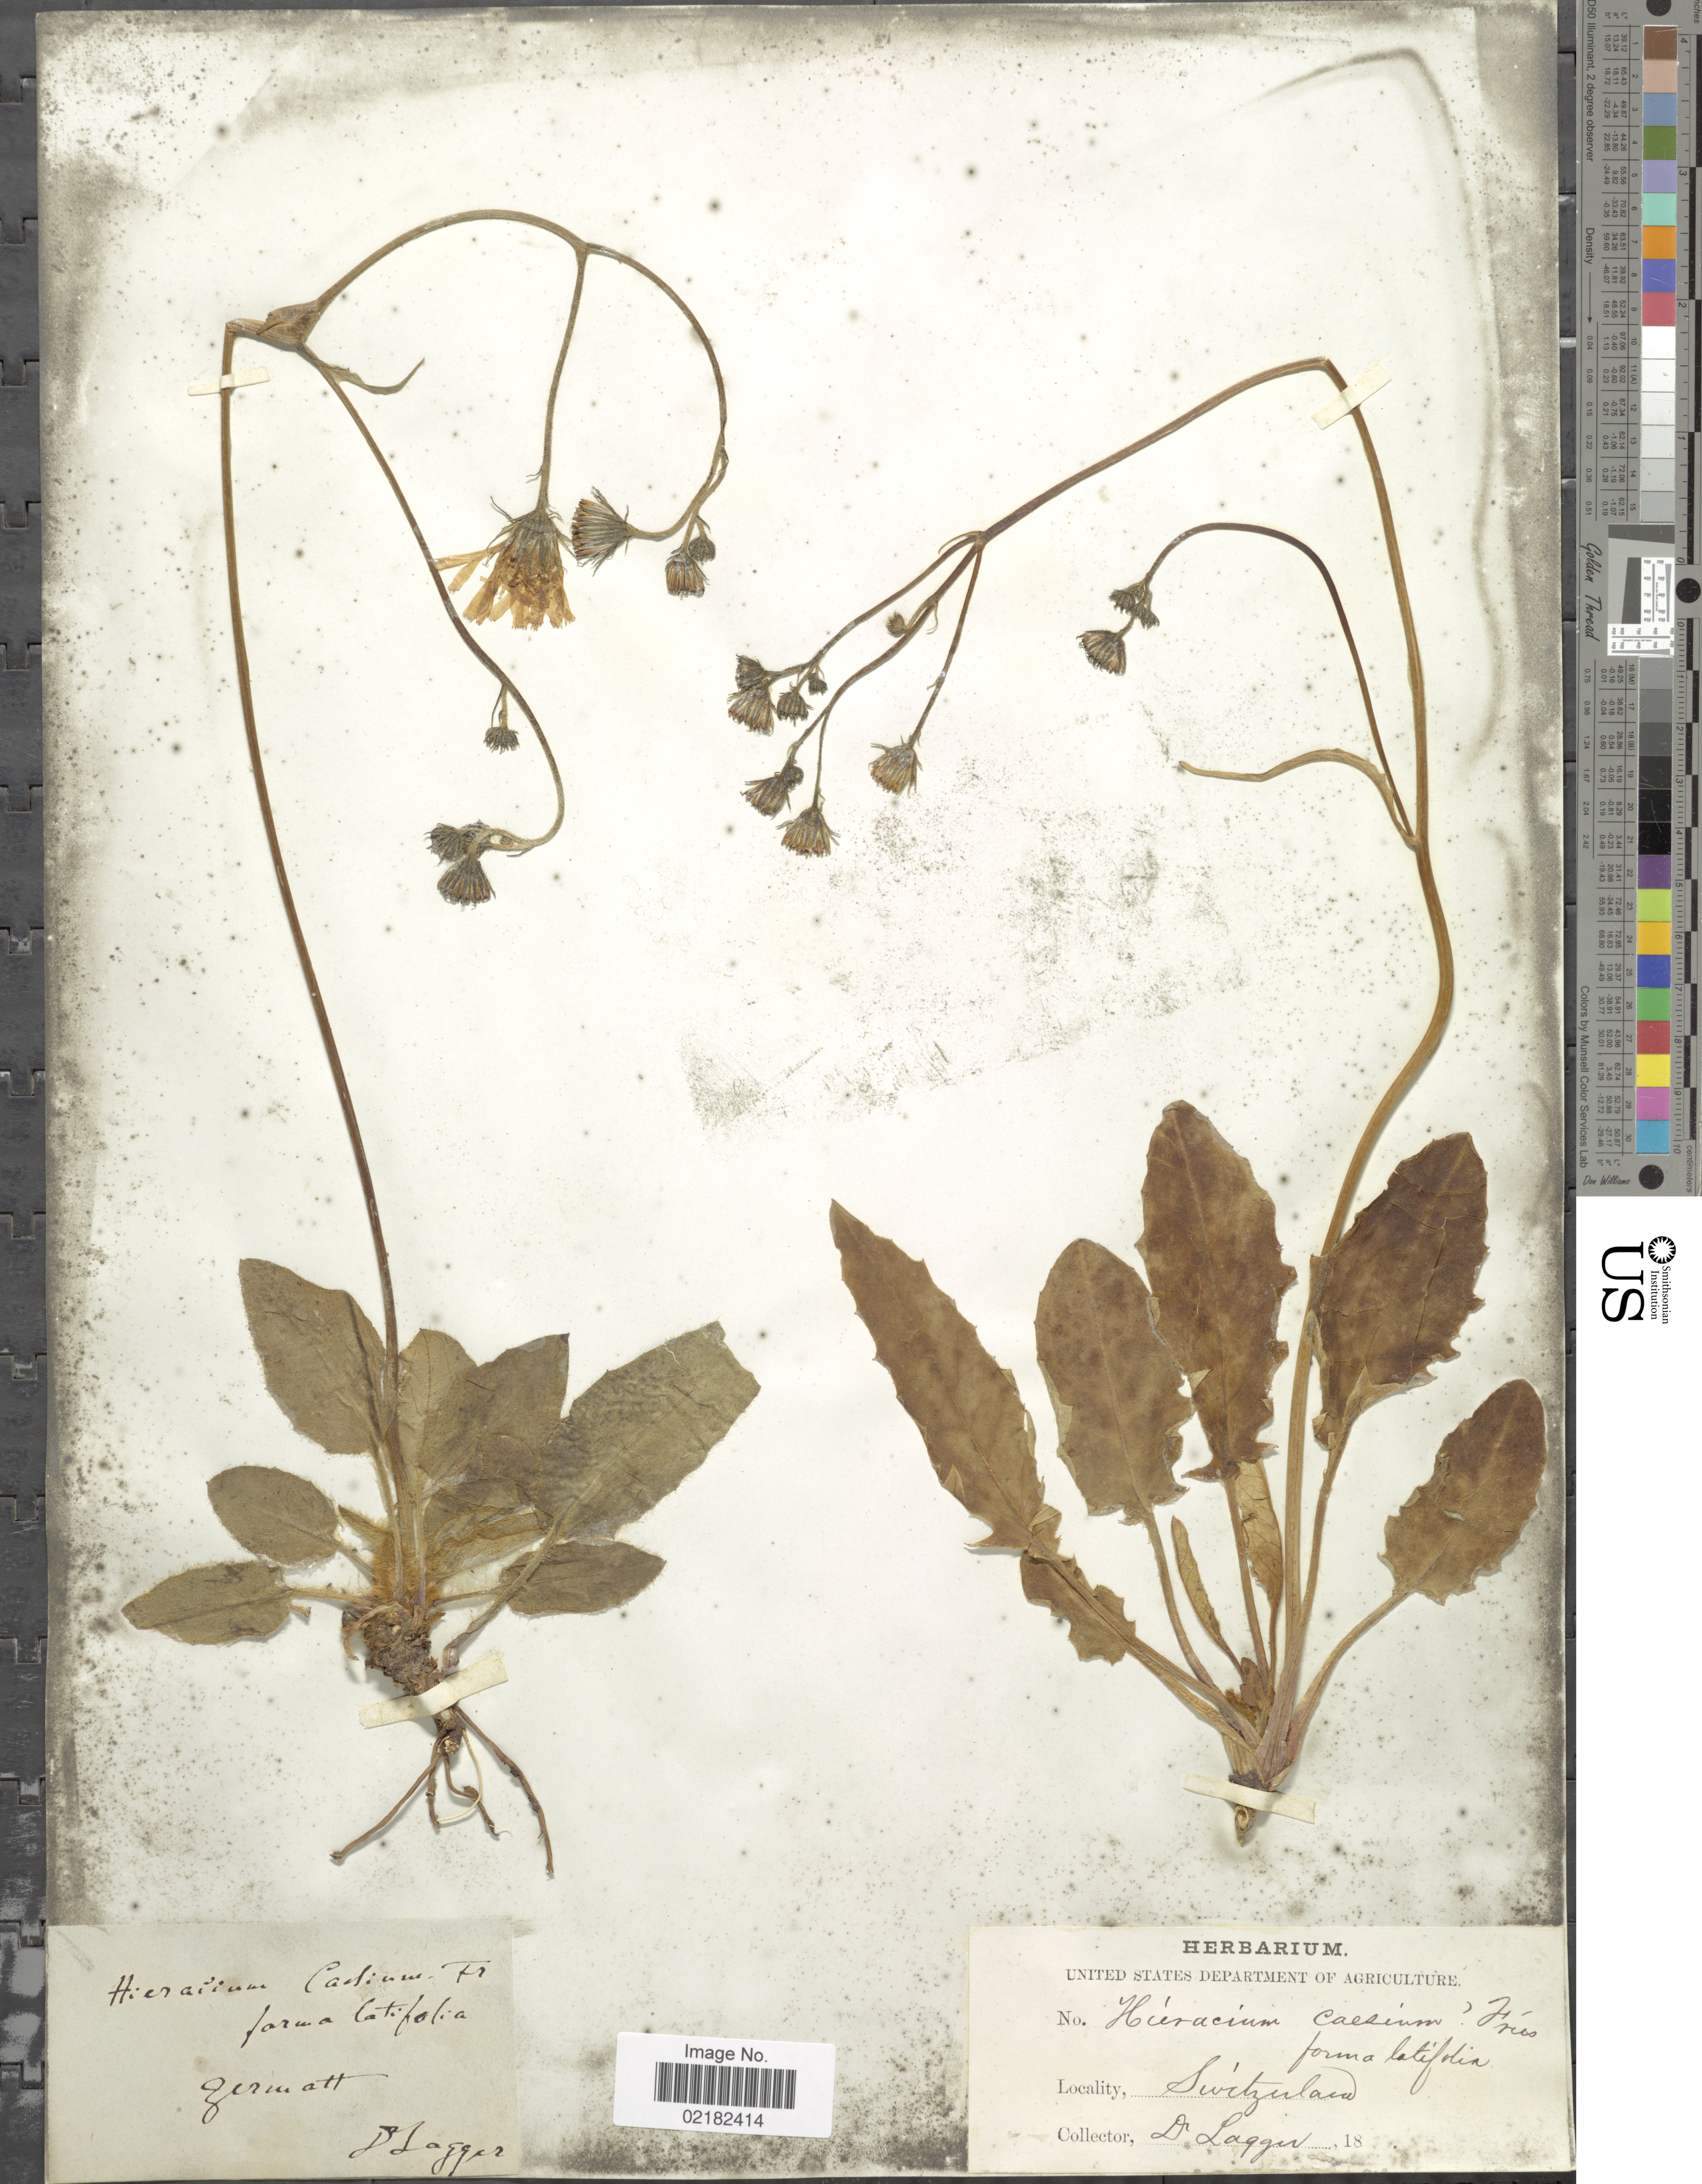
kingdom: Plantae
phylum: Tracheophyta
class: Magnoliopsida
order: Asterales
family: Asteraceae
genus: Hieracium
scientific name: Hieracium caesium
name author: (Fr.) Fr.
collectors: F. J. Lagger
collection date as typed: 18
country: Switzerland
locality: Zermatt.